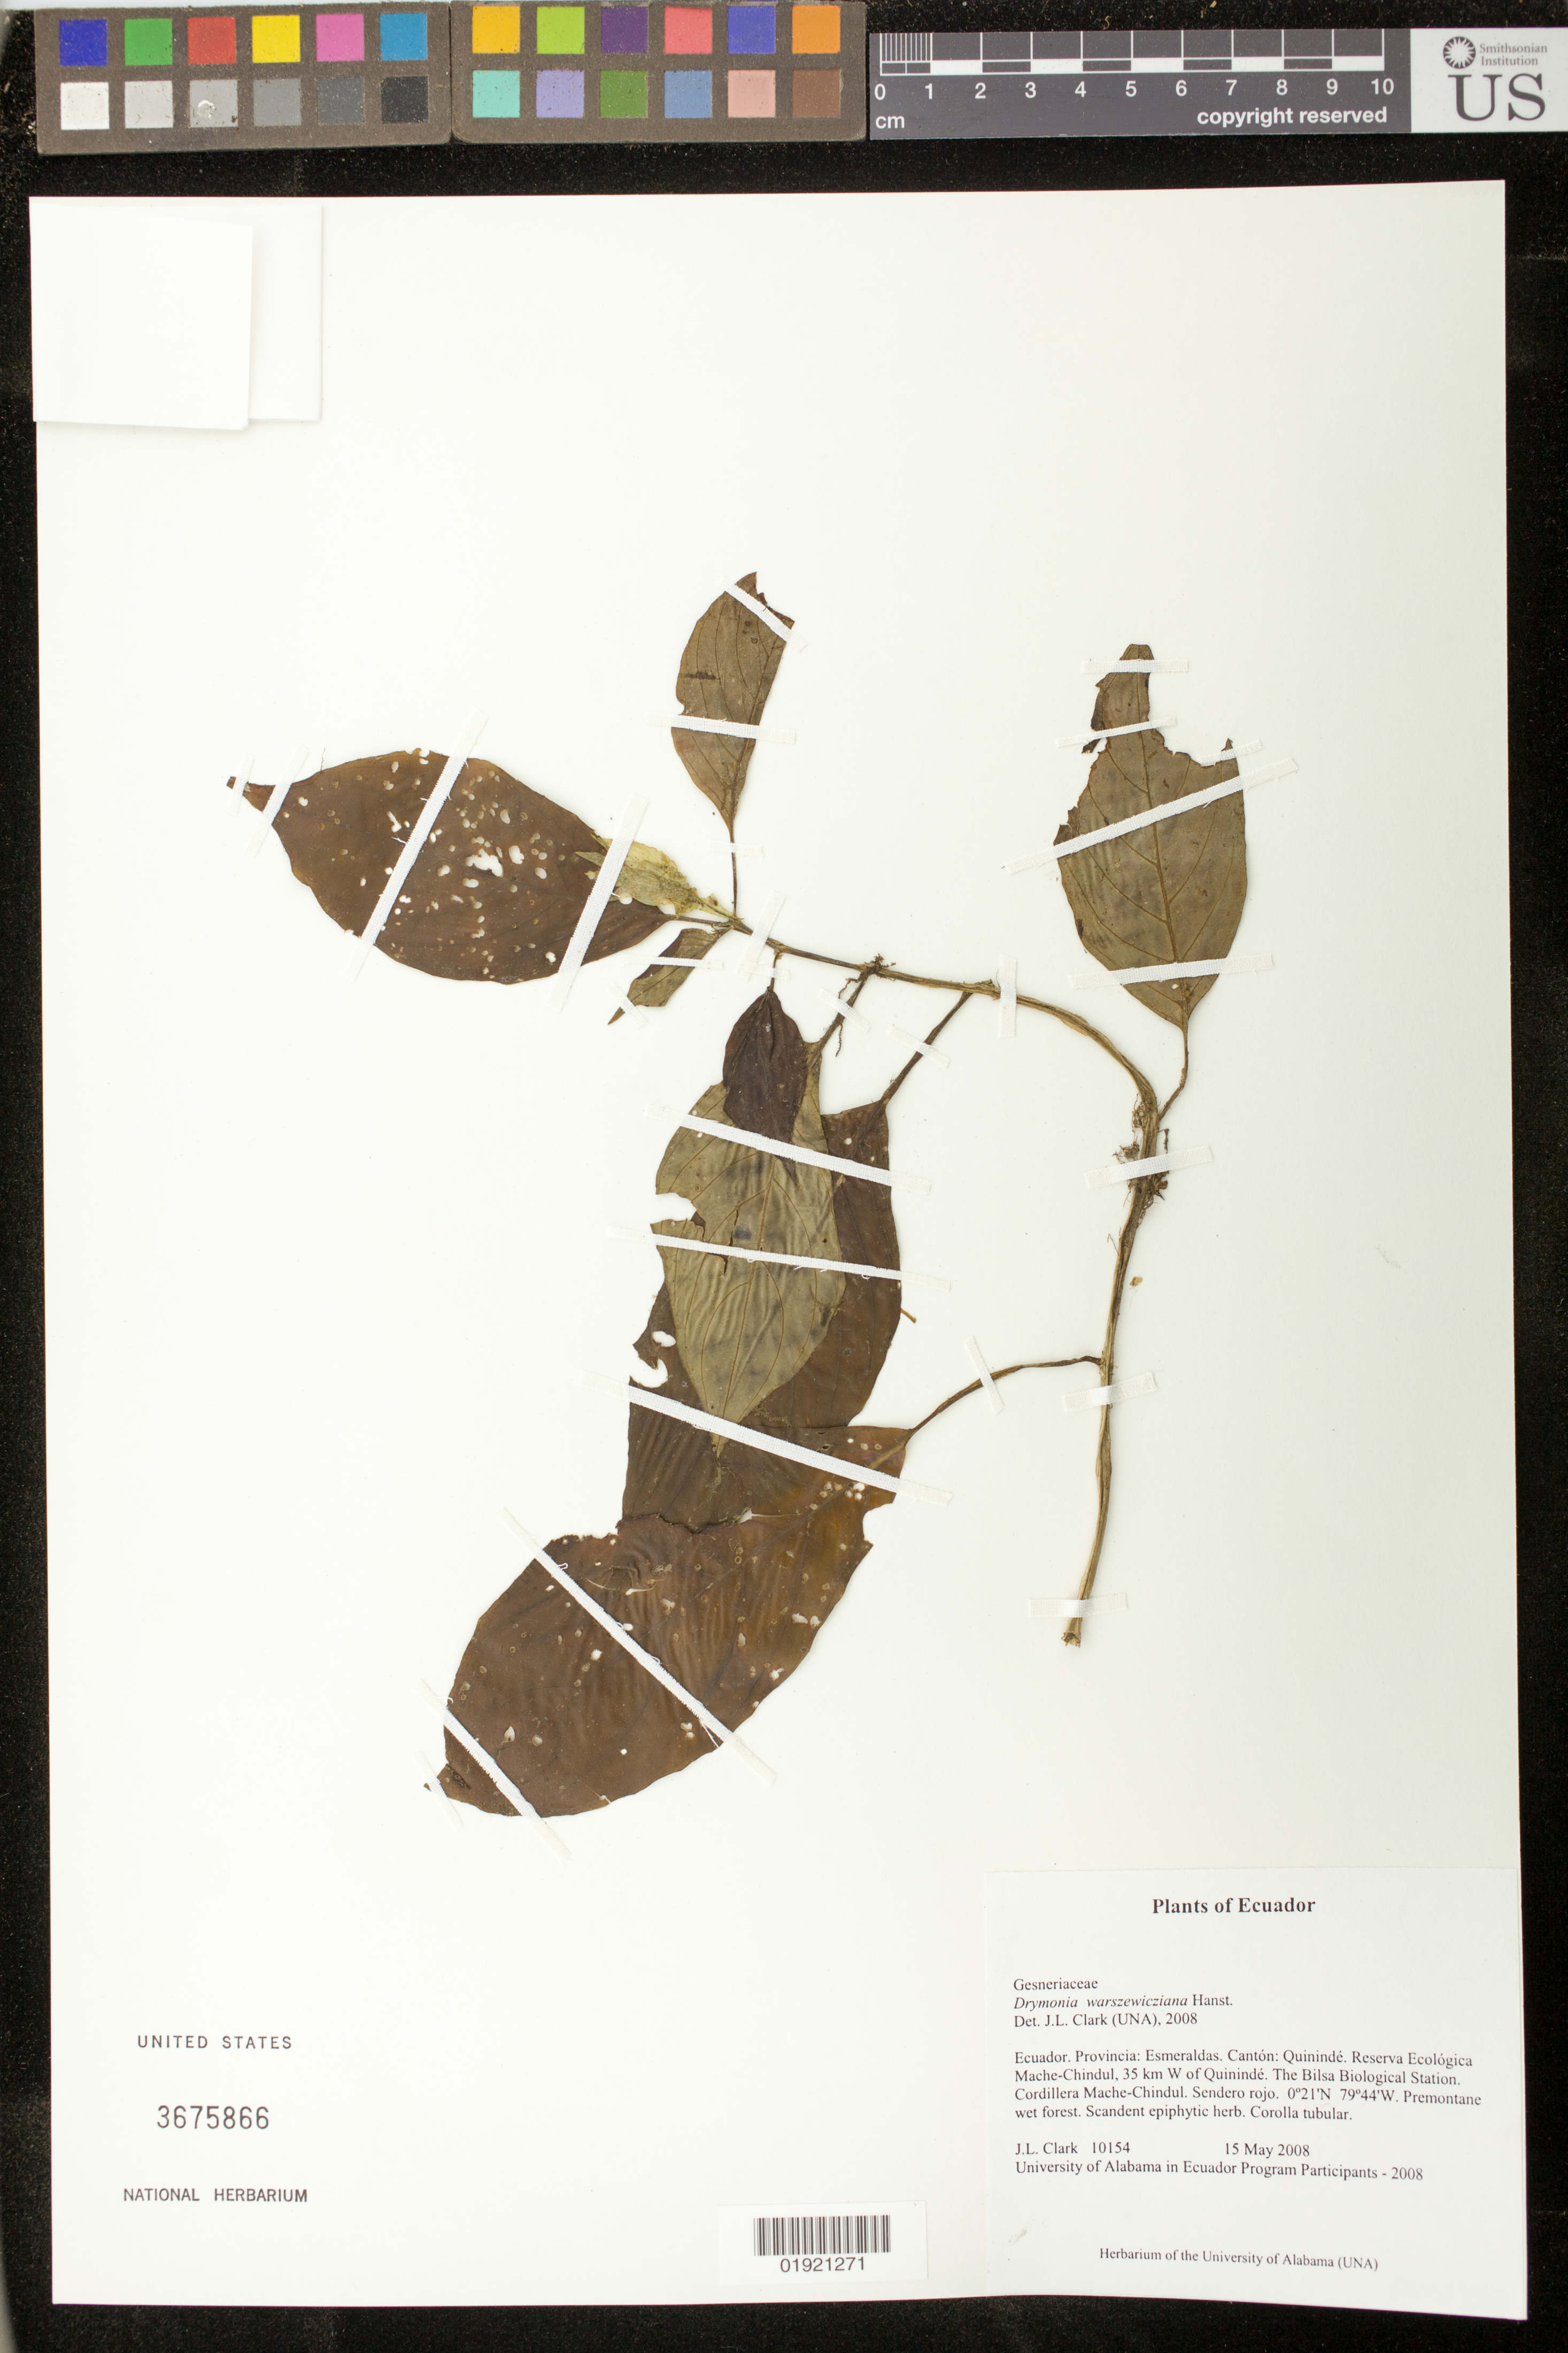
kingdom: Plantae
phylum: Tracheophyta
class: Magnoliopsida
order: Lamiales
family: Gesneriaceae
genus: Drymonia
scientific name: Drymonia warszewicziana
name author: Hanst.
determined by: Clark, J. L.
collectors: J. L. Clark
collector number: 10154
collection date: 2008-05-15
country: Ecuador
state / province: Esmeraldas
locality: Canton: Quininde. Reserva Ecologica Mache-Chindul, 35 km W of Quininde. The Bilsa Biological Station. Cordillera Mache-Chindul. Sendero Rojo.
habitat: Premontane wet forest.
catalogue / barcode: US 3675866